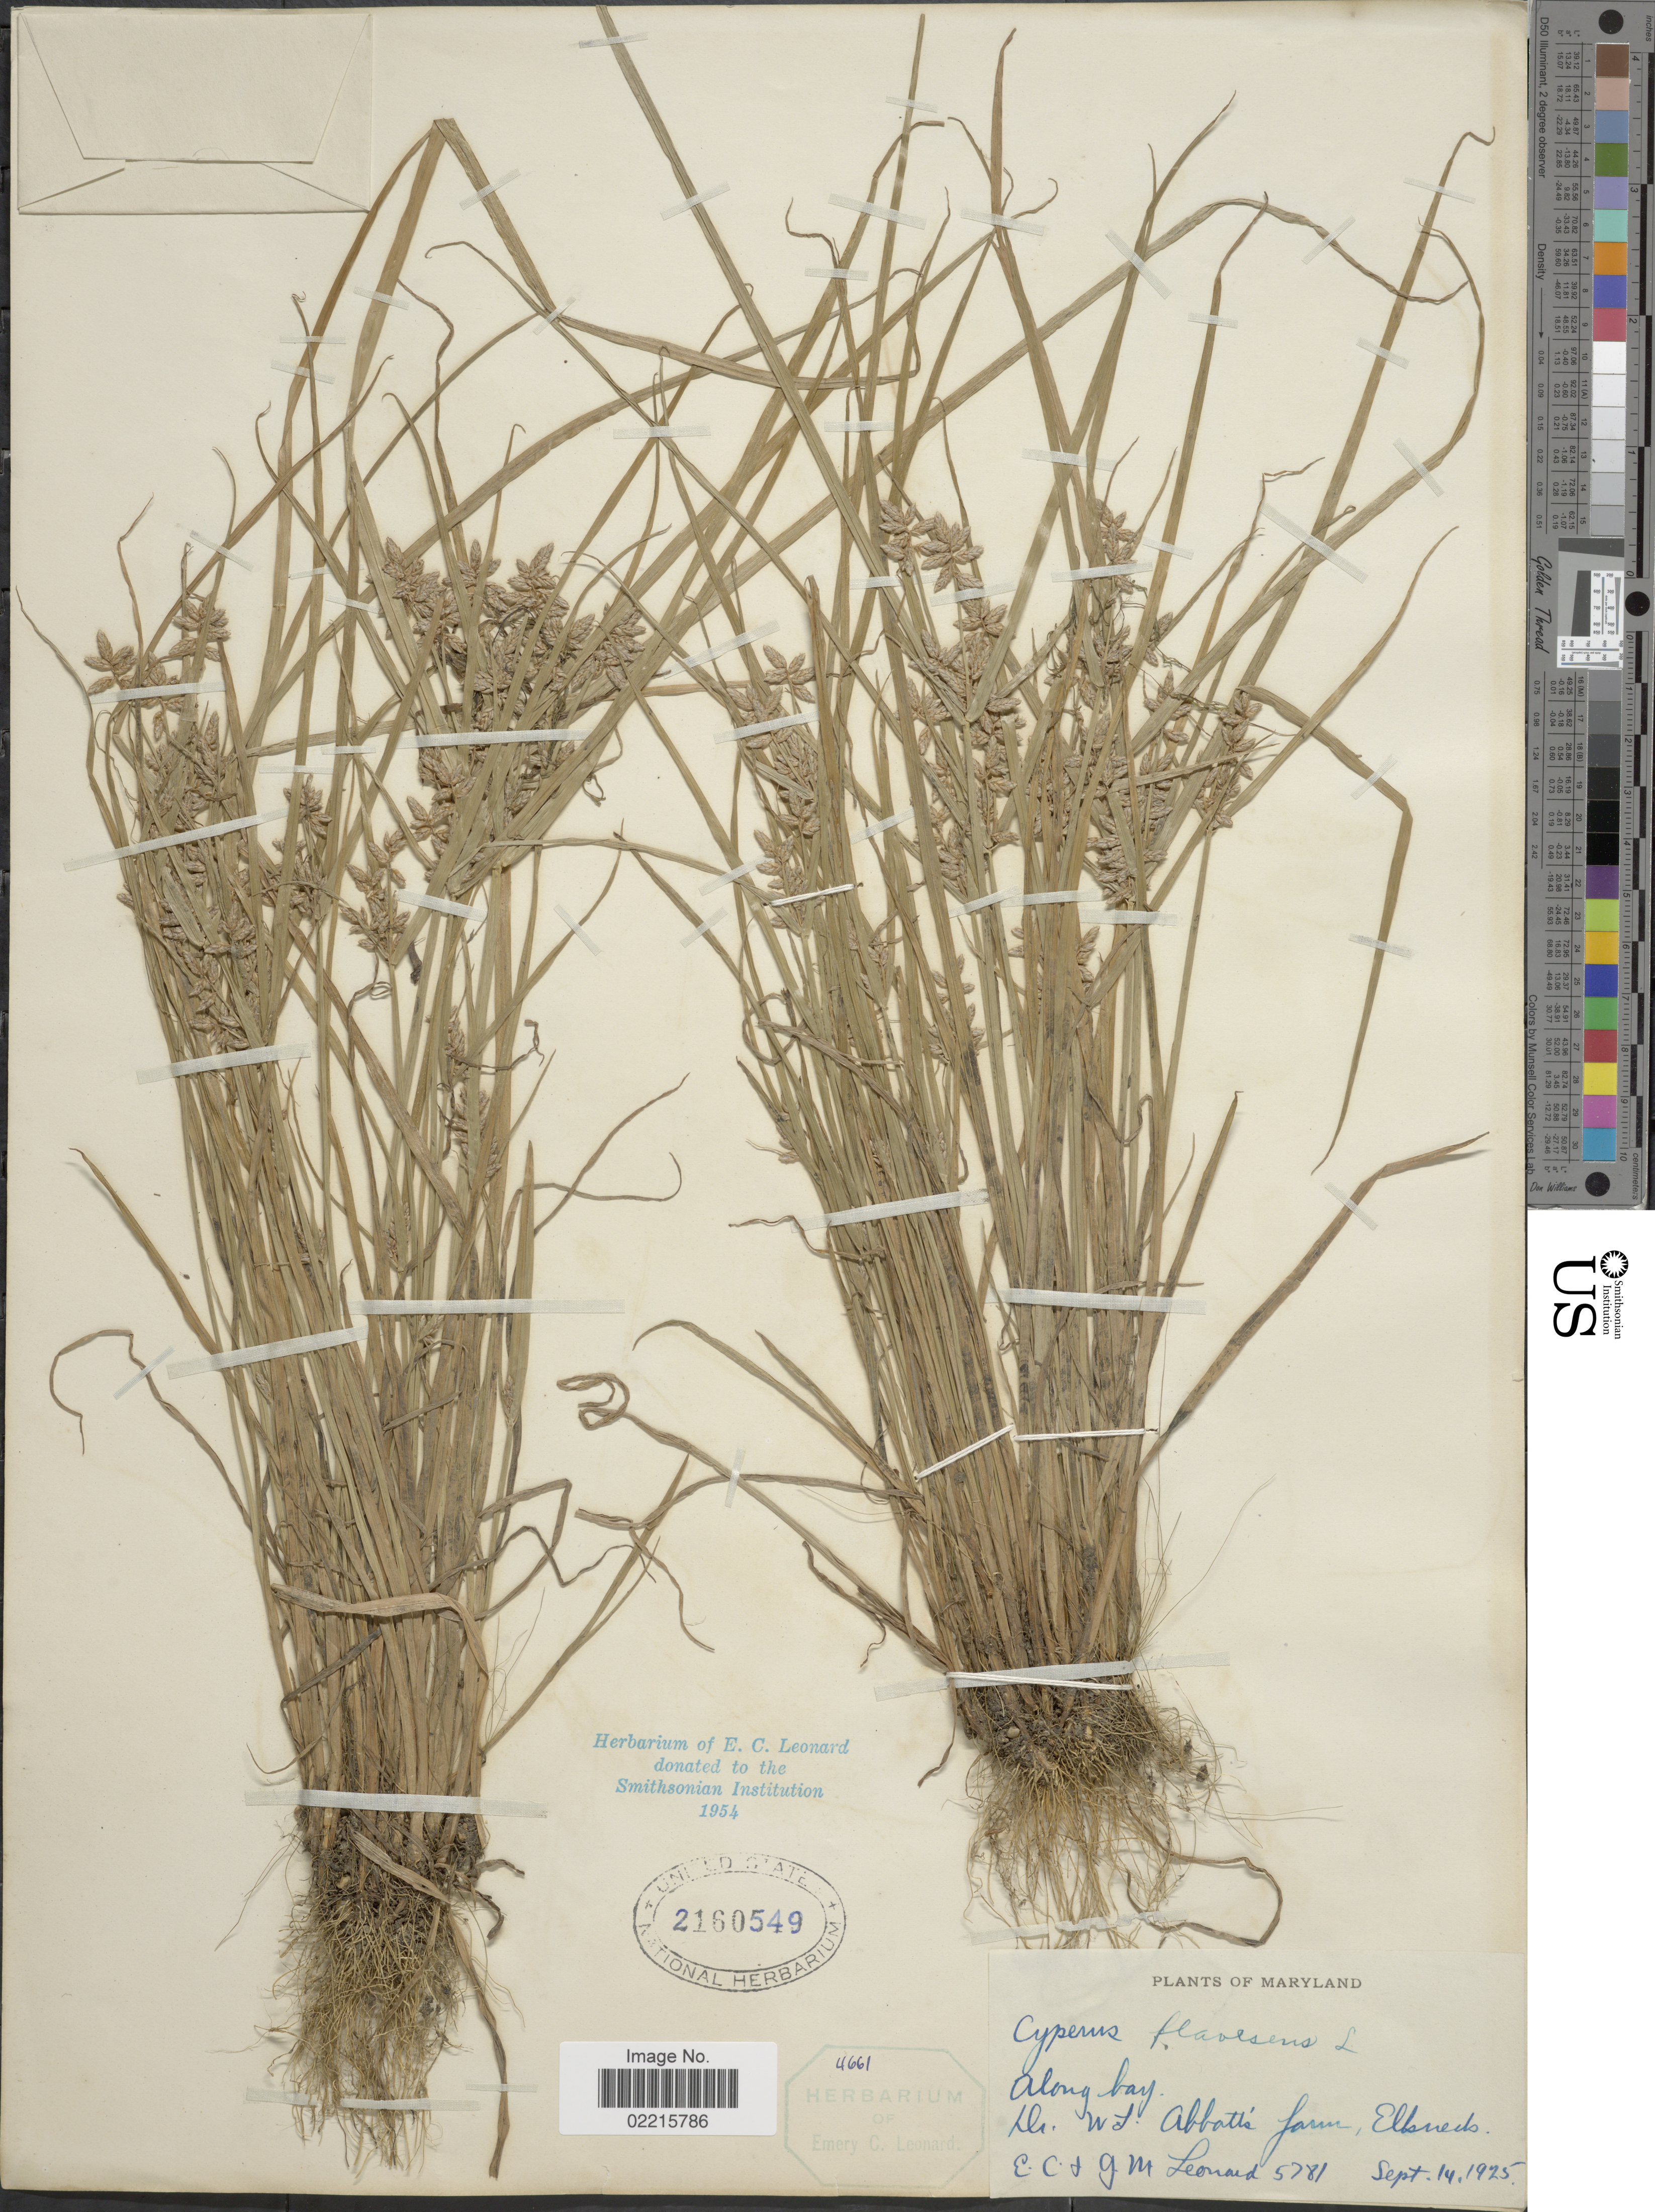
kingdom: Plantae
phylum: Tracheophyta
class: Liliopsida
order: Poales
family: Cyperaceae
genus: Cyperus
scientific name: Cyperus flavescens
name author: L.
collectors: E. C. Leonard & G. M. Leonard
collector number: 5781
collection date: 1925-09-14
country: United States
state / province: Maryland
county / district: Cecil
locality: Along Bay, Dr. W.L. Abbott's farm, Elkneck.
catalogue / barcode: US 2160549